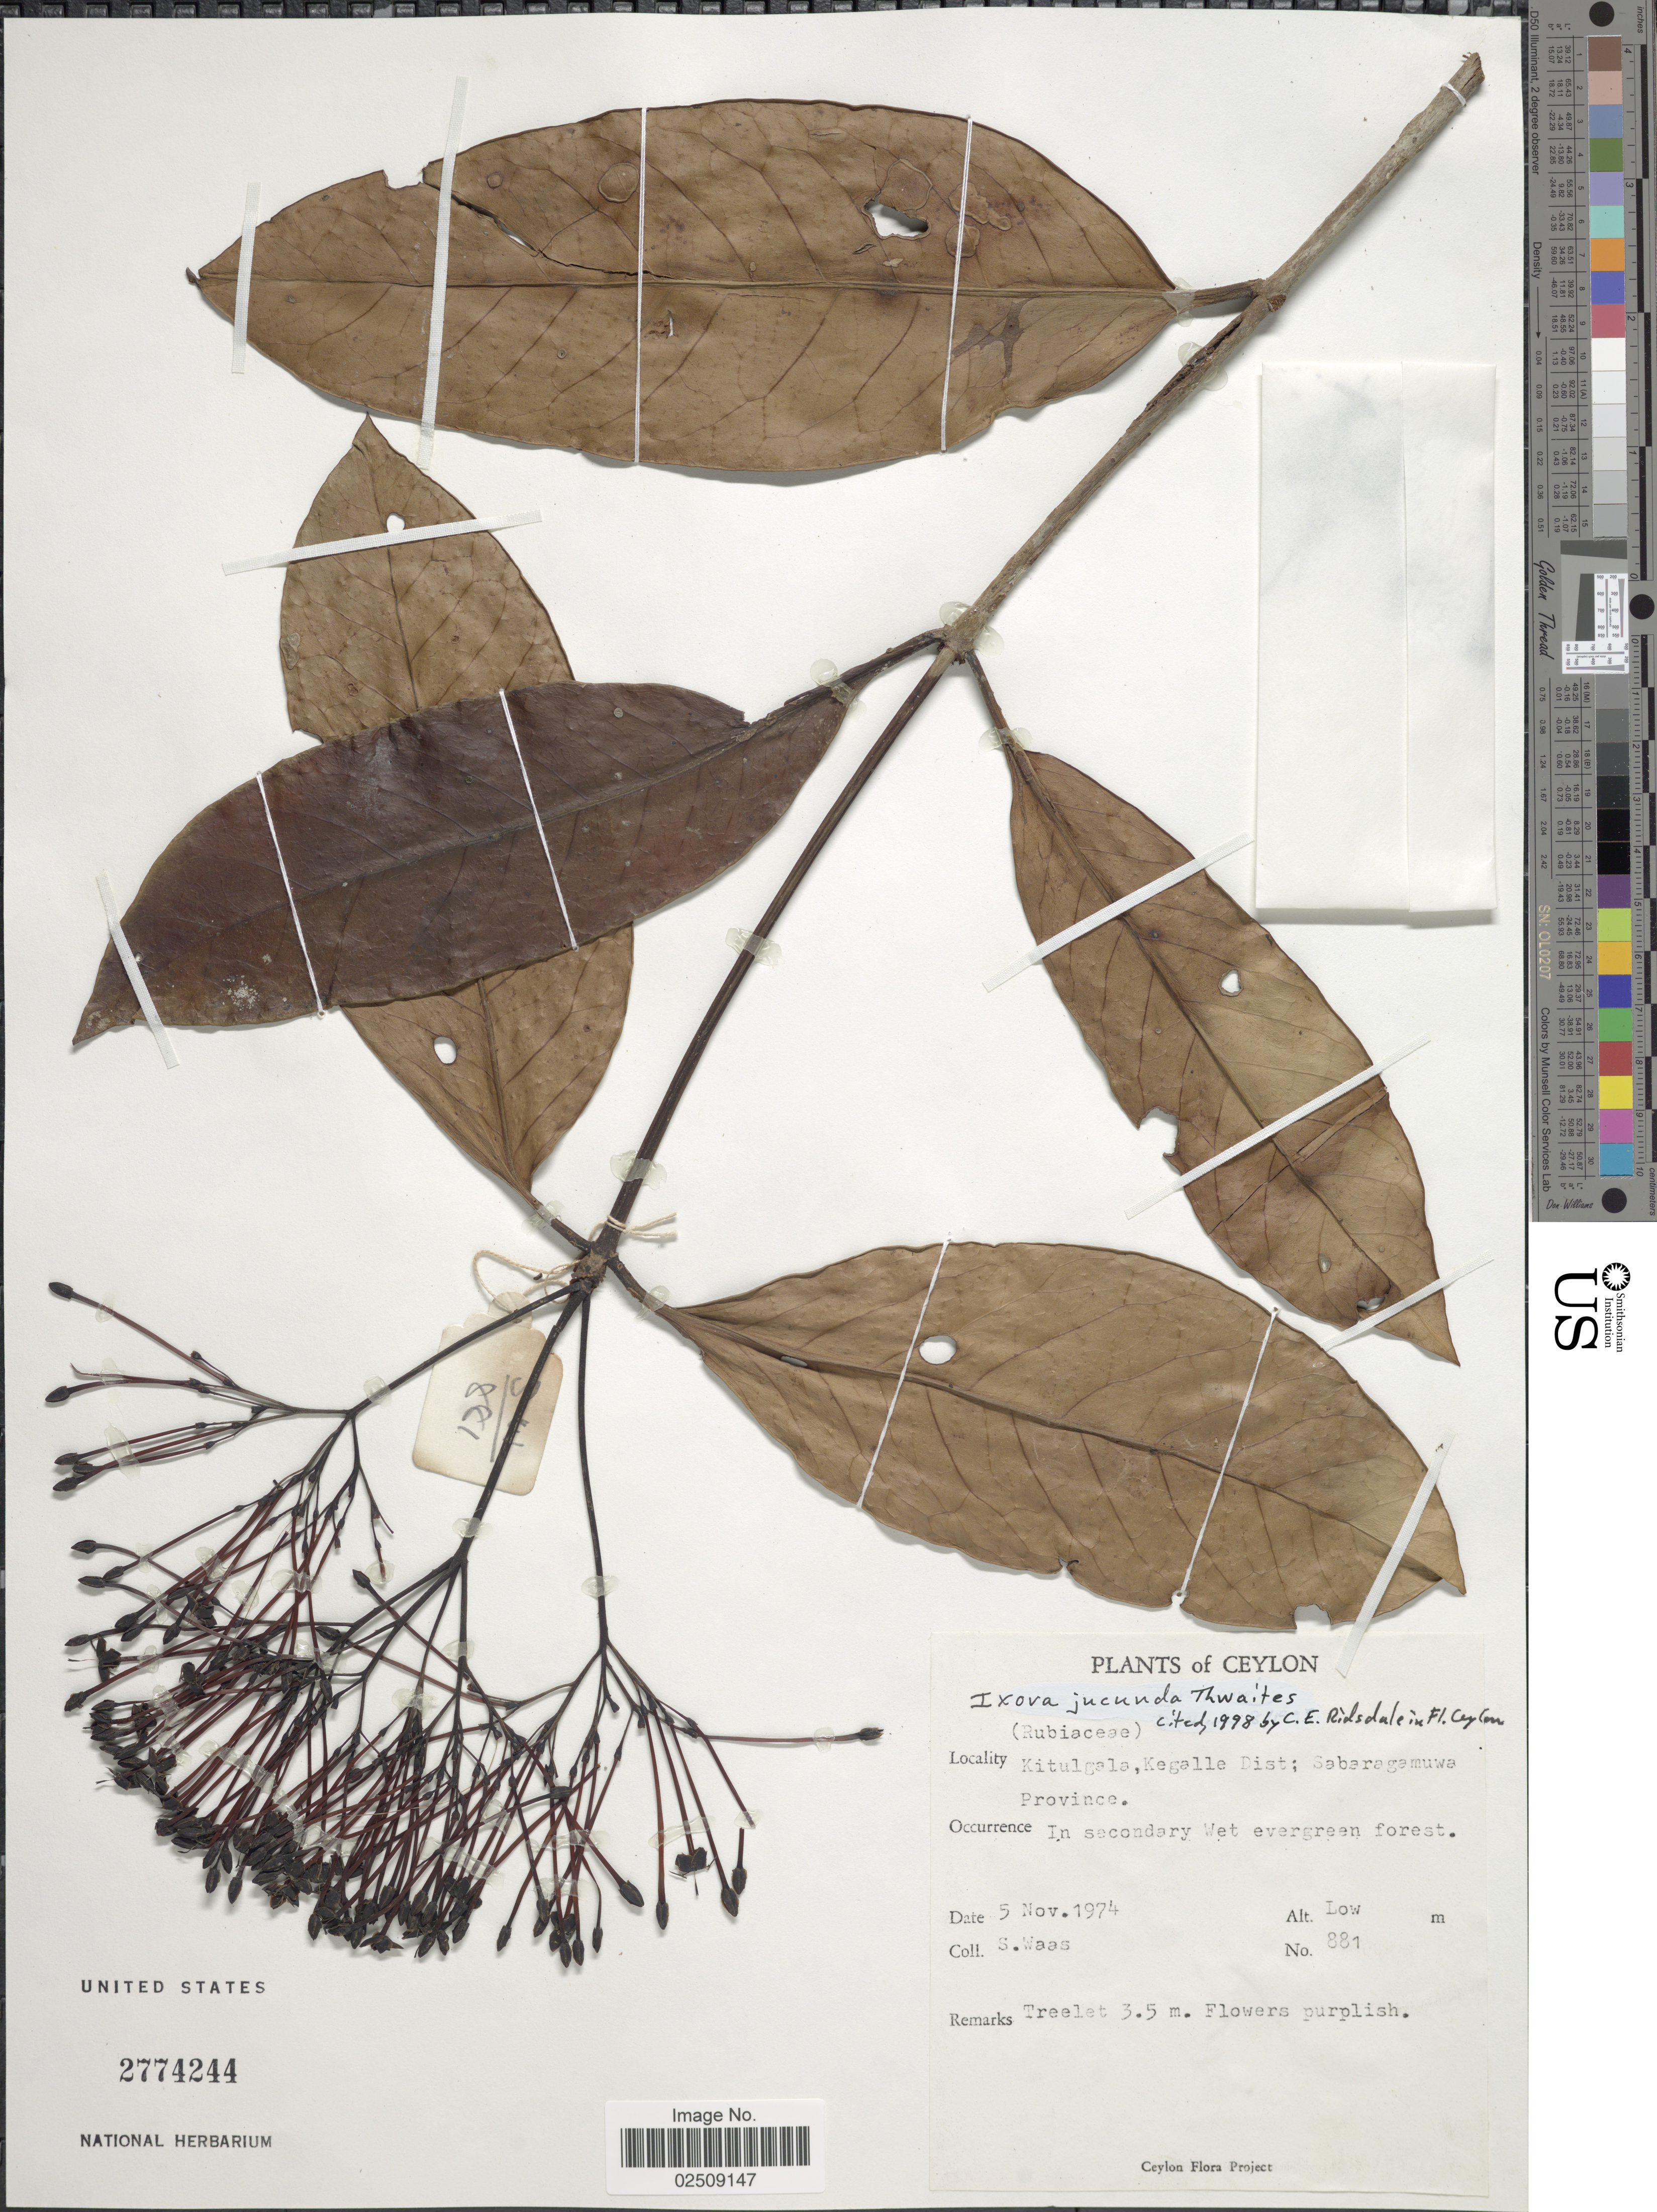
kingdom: Plantae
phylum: Tracheophyta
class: Magnoliopsida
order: Gentianales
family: Rubiaceae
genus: Ixora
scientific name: Ixora jucunda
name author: Thwaites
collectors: S. Waas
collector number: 881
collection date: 1974-11-05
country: Sri Lanka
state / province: Sabaragamuwa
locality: Ceylon. Kitulgala, Kegalle Dist; Sabaragamuwa Province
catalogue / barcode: US 2774244